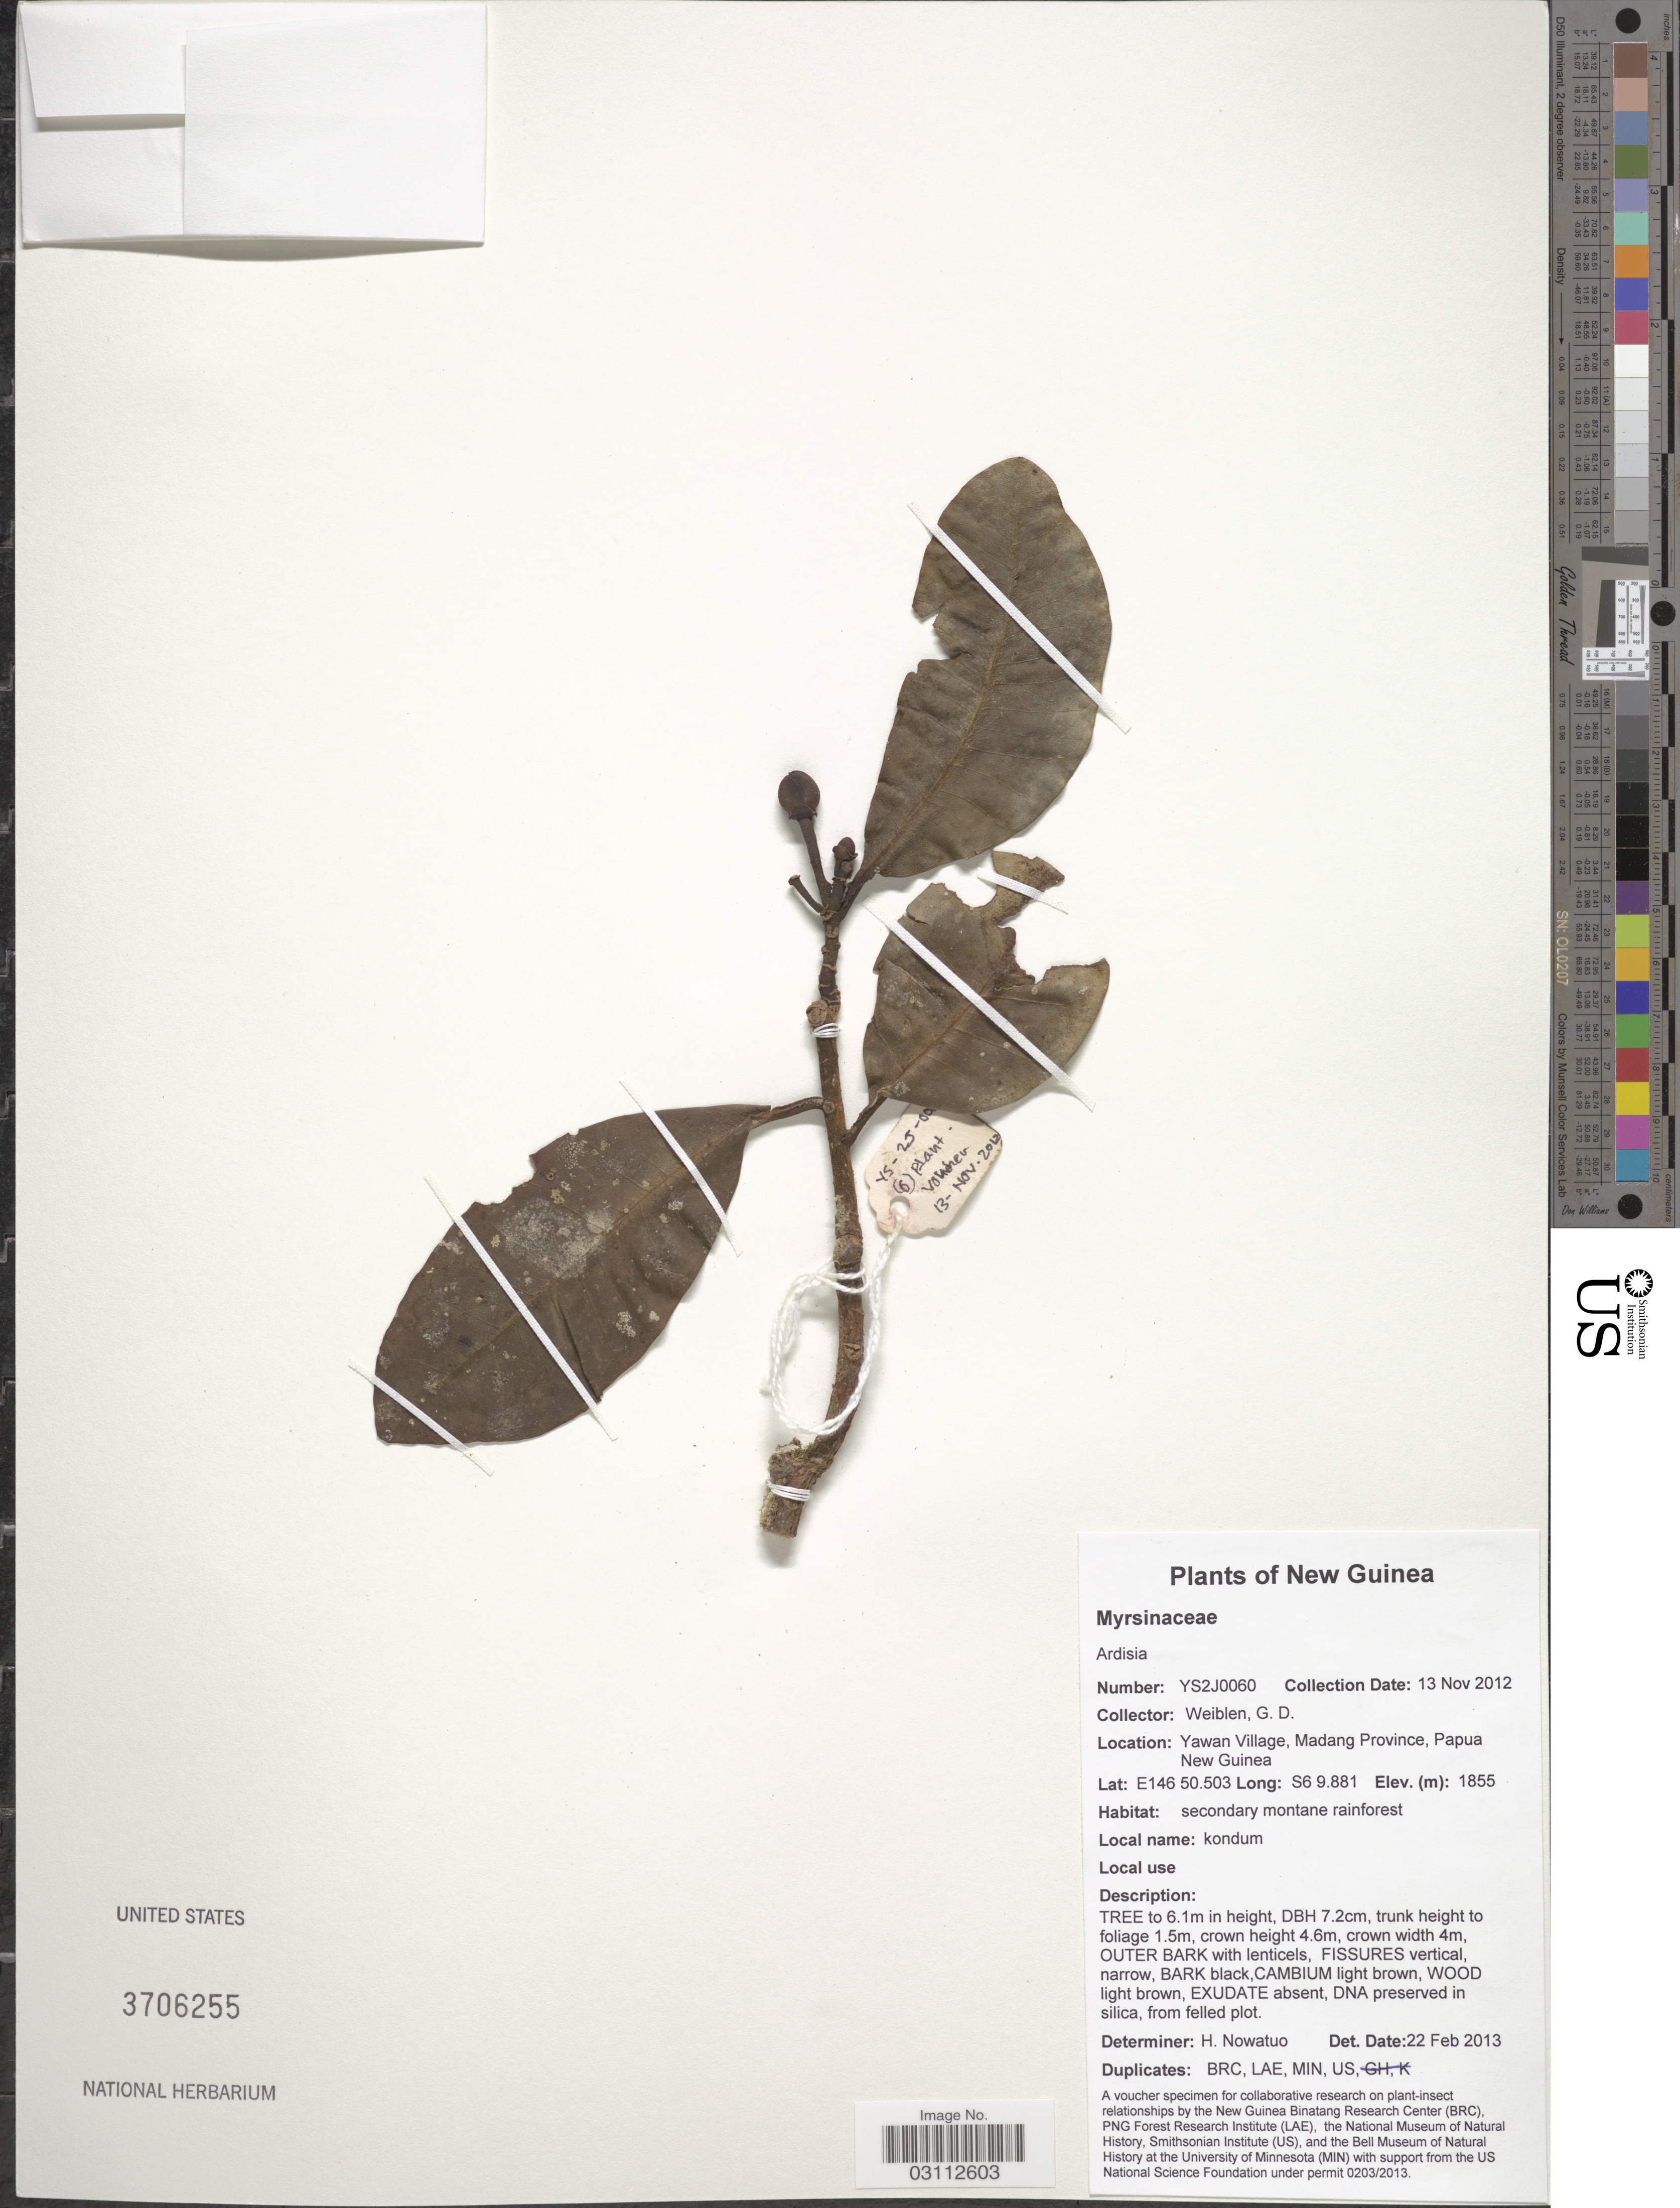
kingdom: Plantae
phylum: Tracheophyta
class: Magnoliopsida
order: Ericales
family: Primulaceae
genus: Ardisia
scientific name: Ardisia sp.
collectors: G. D. Weiblen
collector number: YS2J0060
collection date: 2012-11-13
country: Papua New Guinea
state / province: Madang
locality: New Guinea, Yawan Village.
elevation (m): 1855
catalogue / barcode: US 3706255